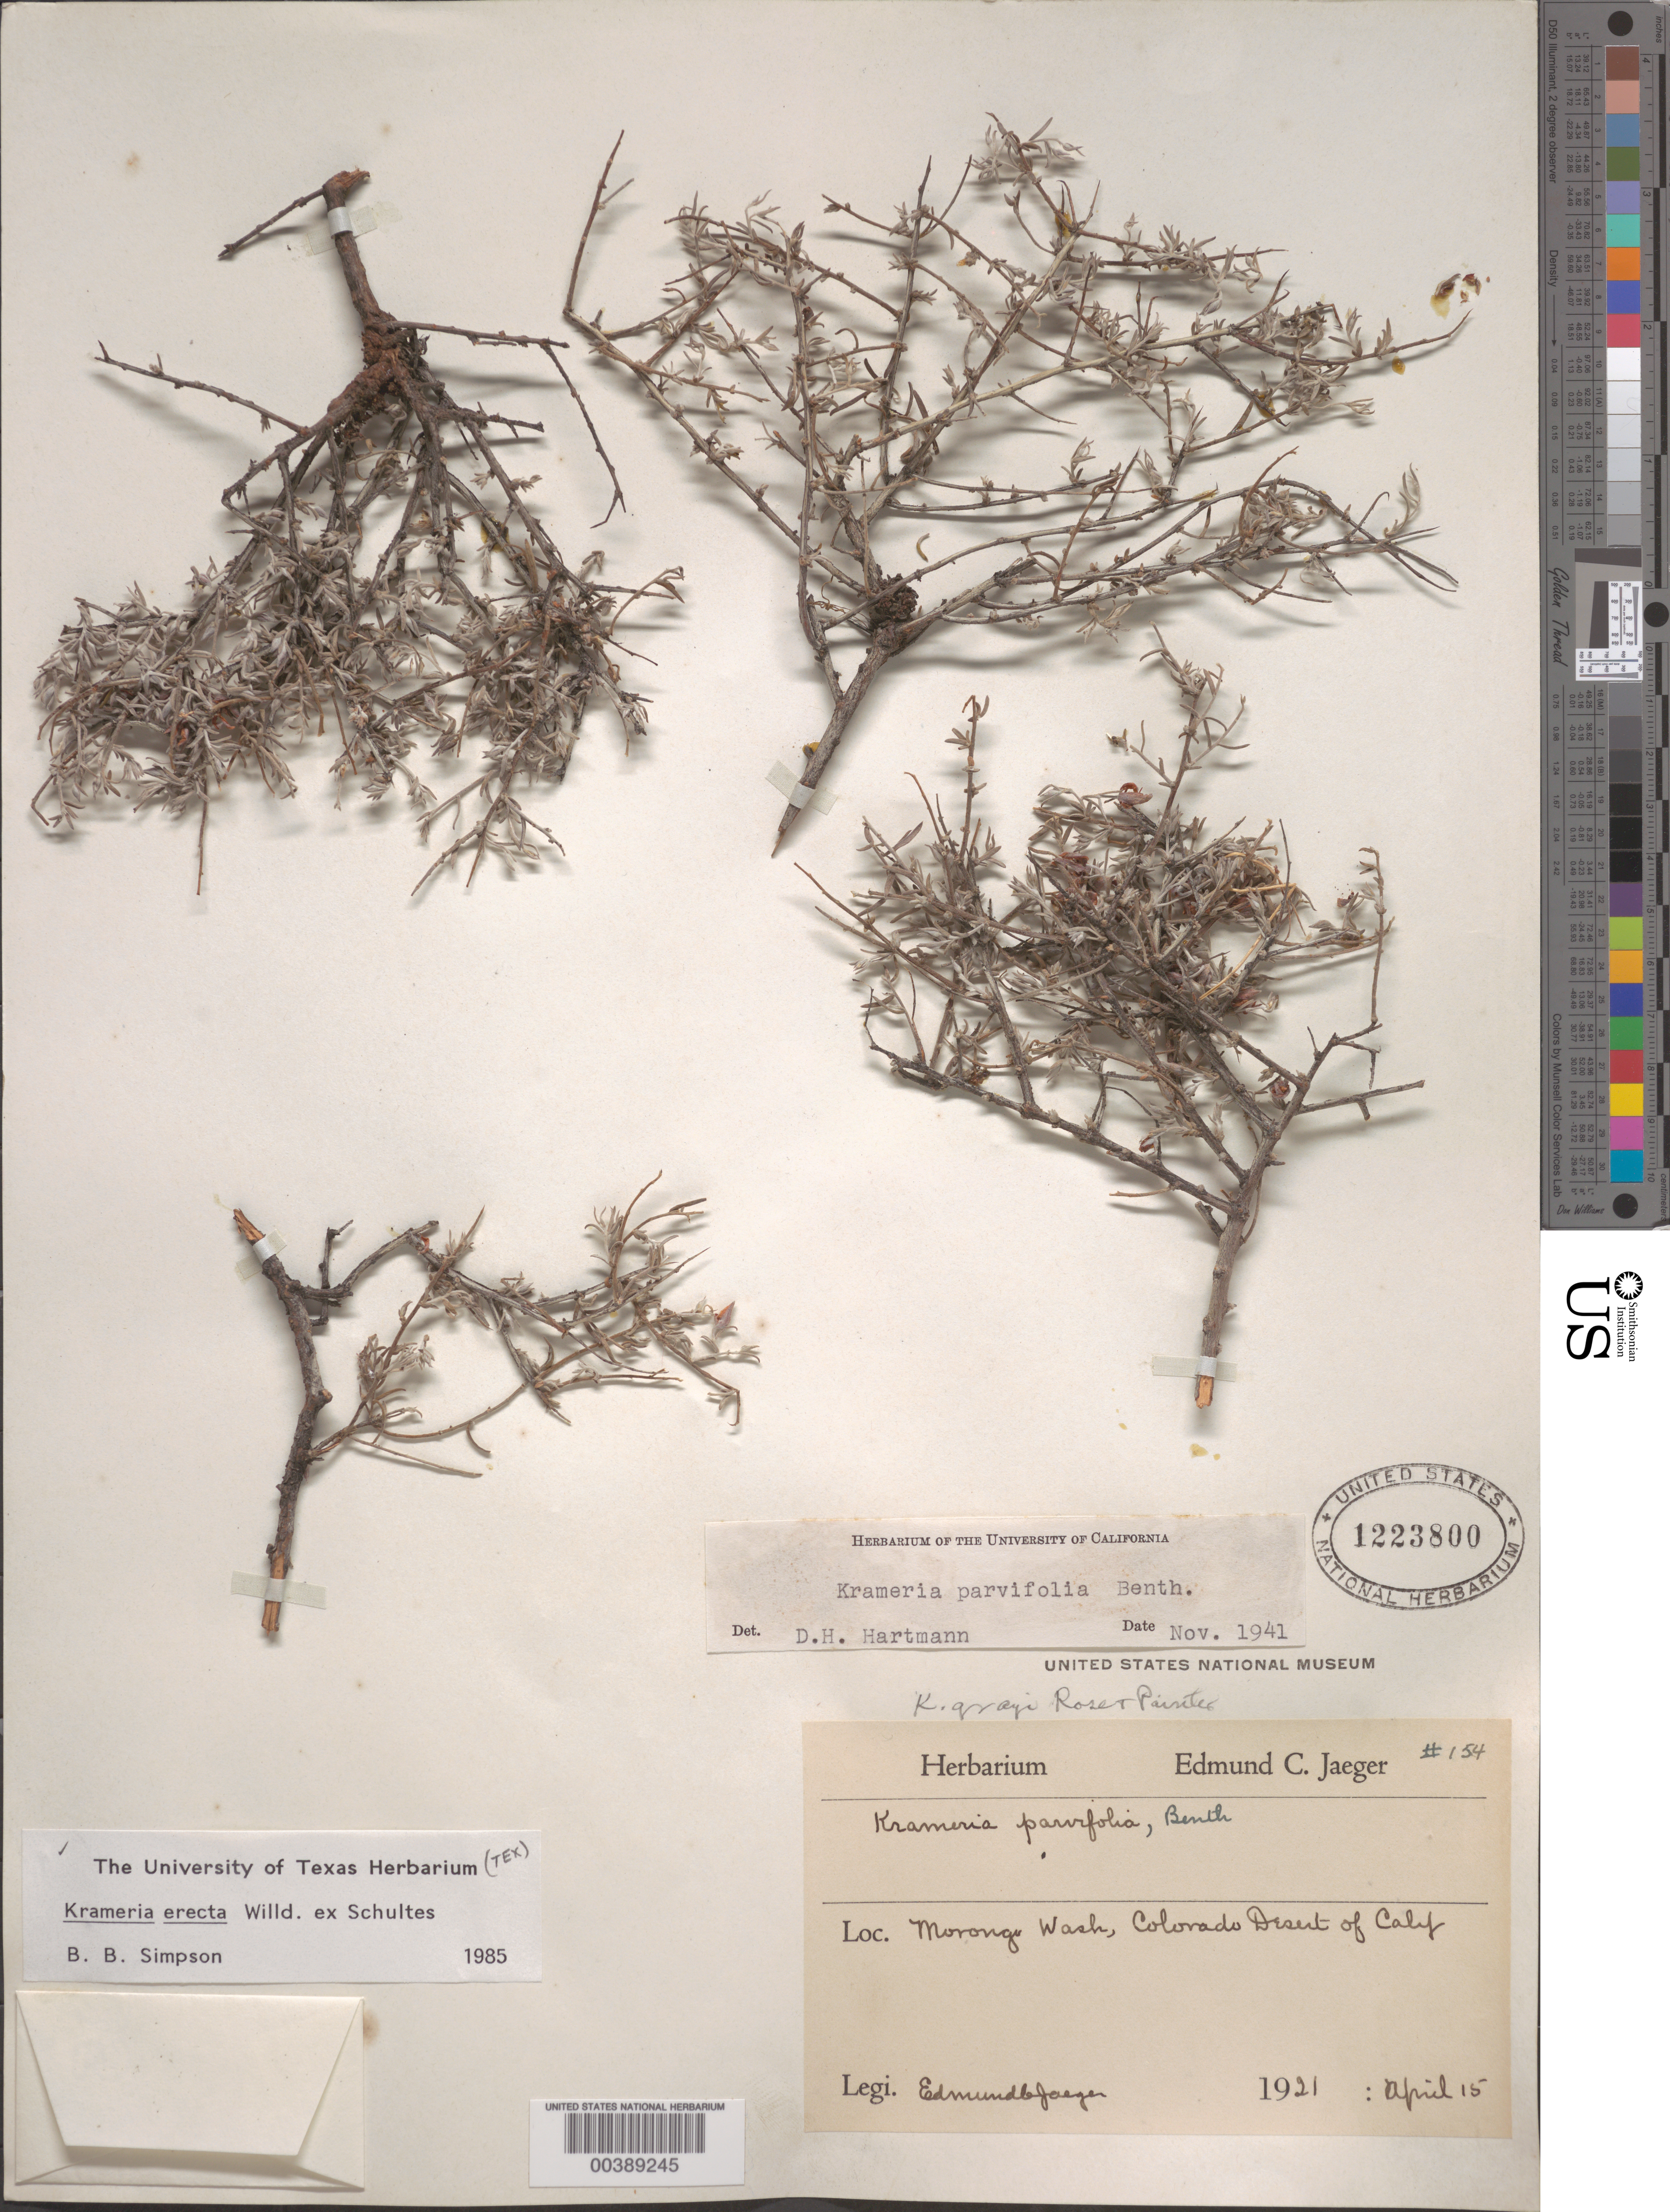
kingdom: Plantae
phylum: Tracheophyta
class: Magnoliopsida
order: Zygophyllales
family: Krameriaceae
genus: Krameria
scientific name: Krameria erecta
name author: Willd. ex Schult.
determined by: Simpson, B. B.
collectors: E. Jaeger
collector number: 154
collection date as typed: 15 Apr 1921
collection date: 1921-04-15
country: United States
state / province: California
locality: Moronge wash, colorado desert of california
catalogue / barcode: US 1223800